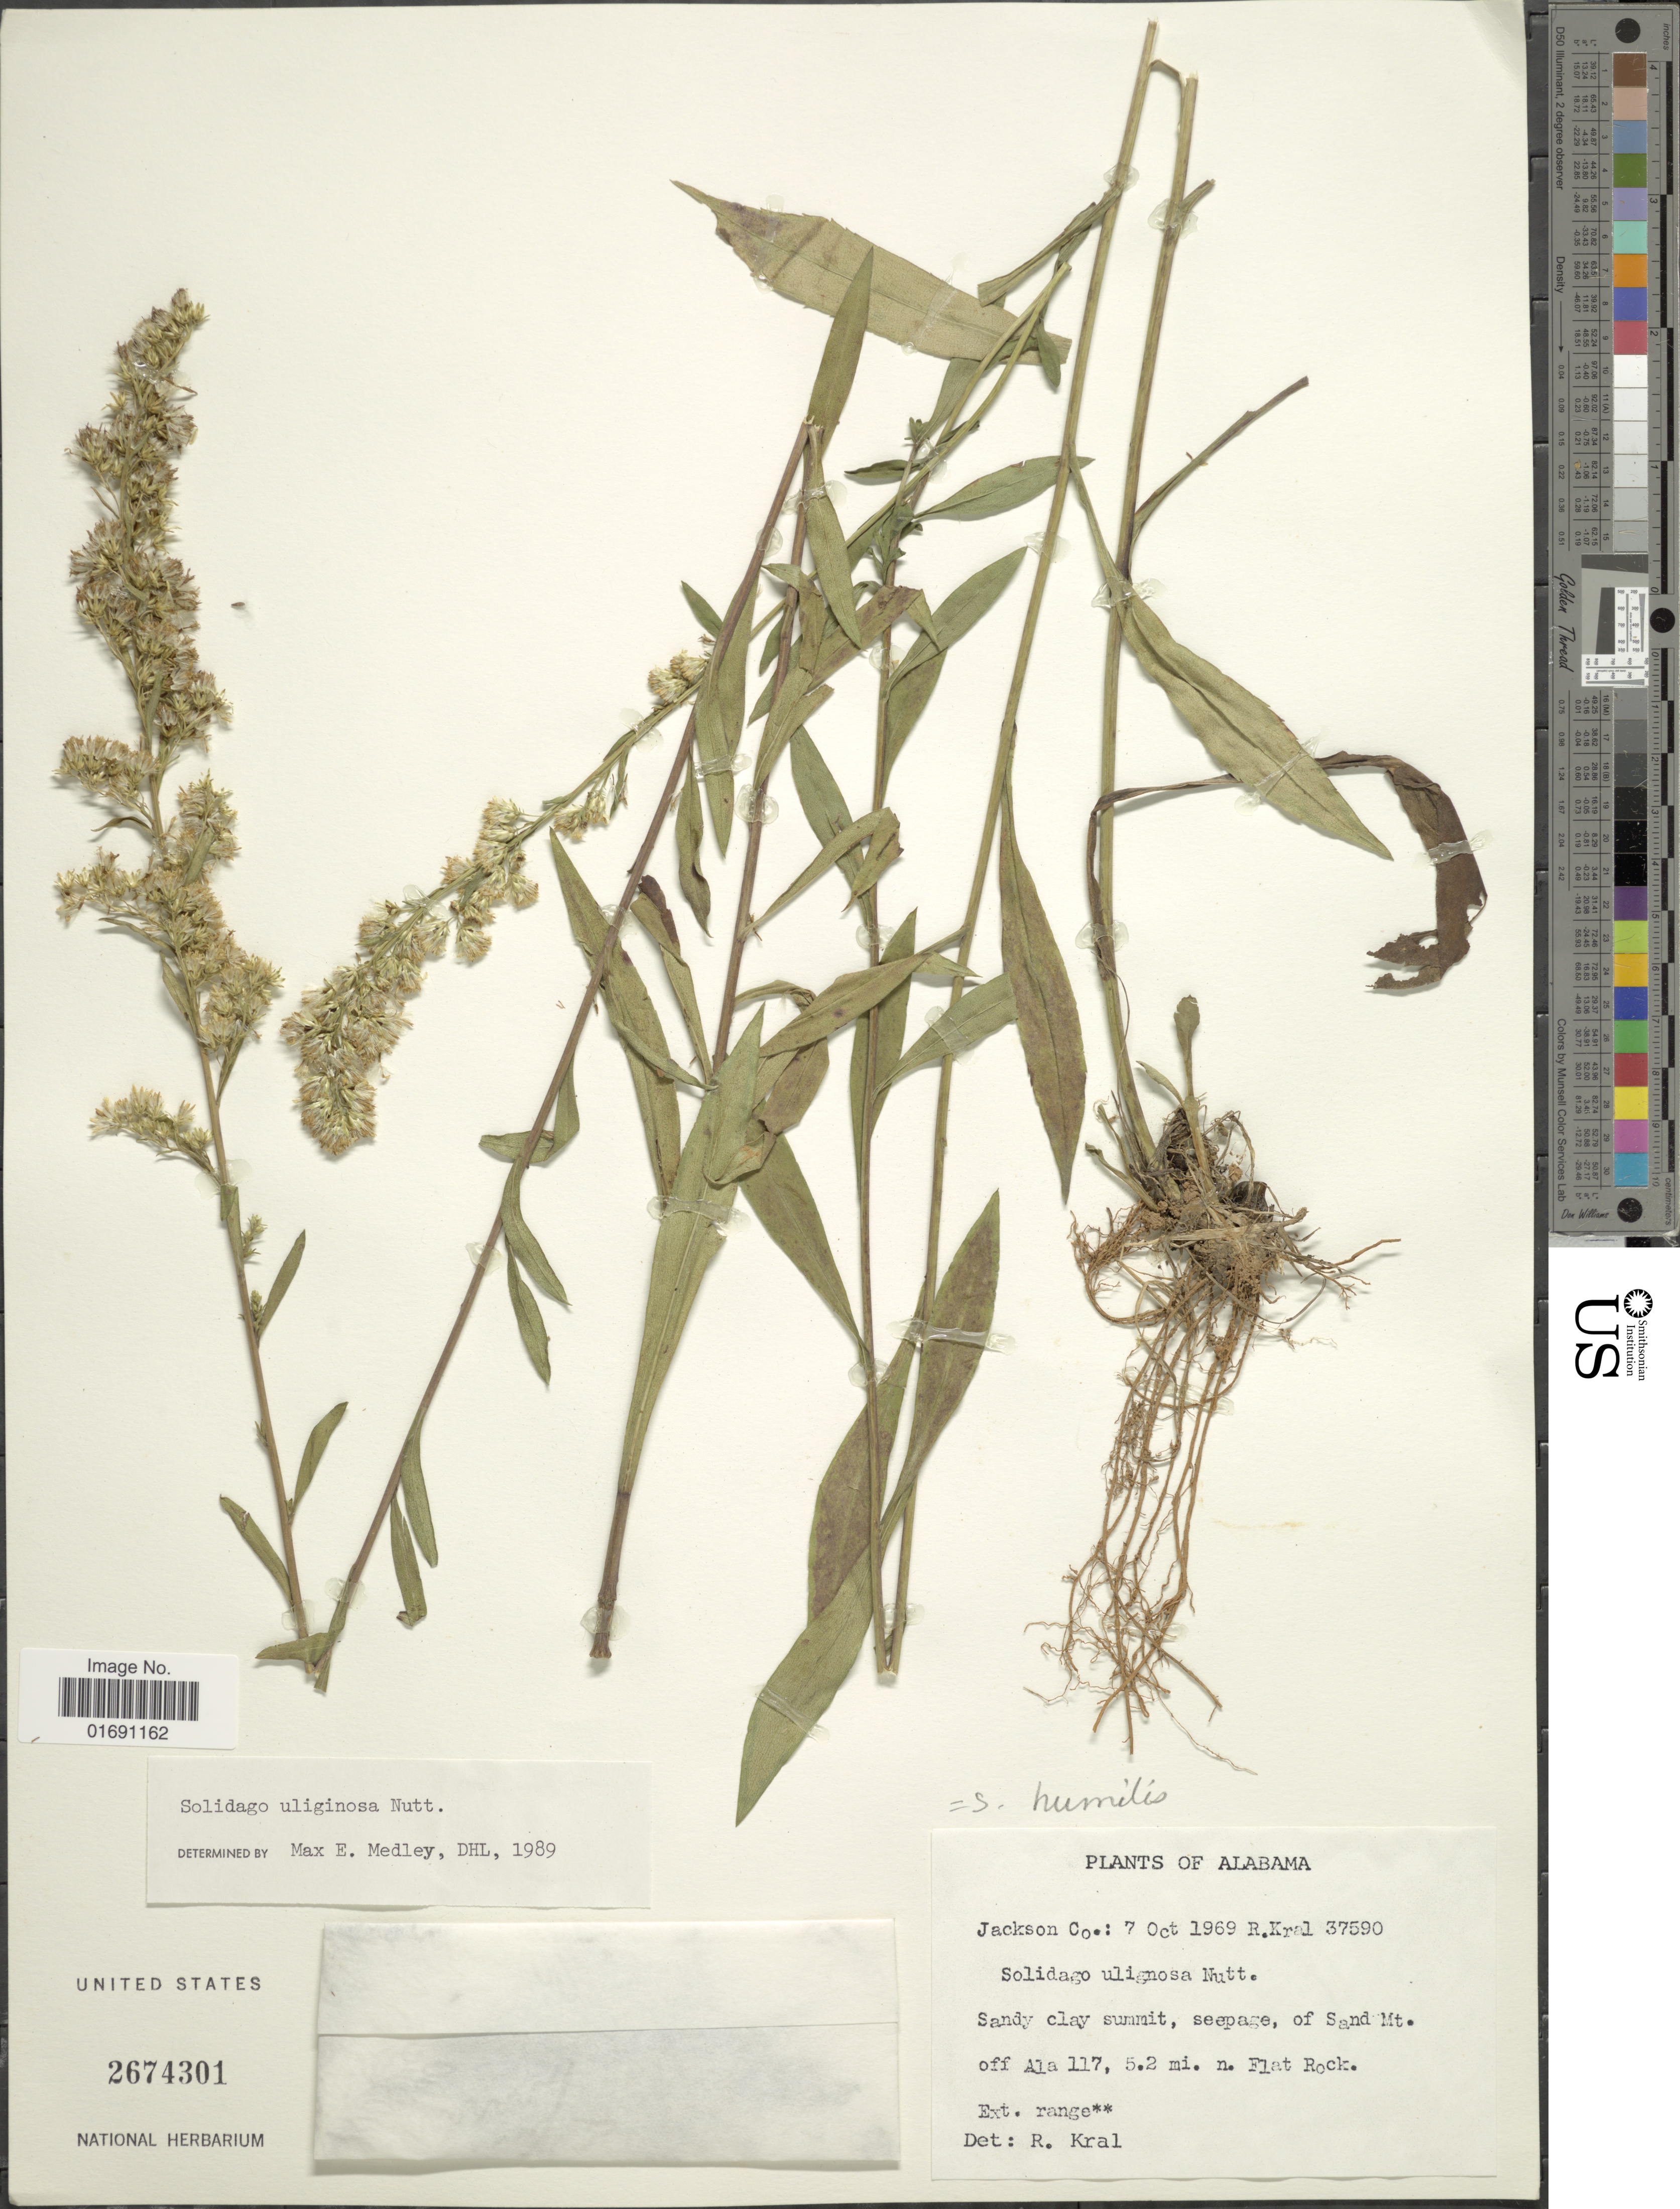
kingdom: Plantae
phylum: Tracheophyta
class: Magnoliopsida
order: Asterales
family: Asteraceae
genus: Solidago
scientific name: Solidago uliginosa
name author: Nutt.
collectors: R. Kral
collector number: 37590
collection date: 1969-10-07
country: United States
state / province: Alabama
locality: Jackson Co, Sandy clay summit, seepage, of Sand Mt. off Ala 117, 5.2 mi n. Flat Rock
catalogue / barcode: US 2674301